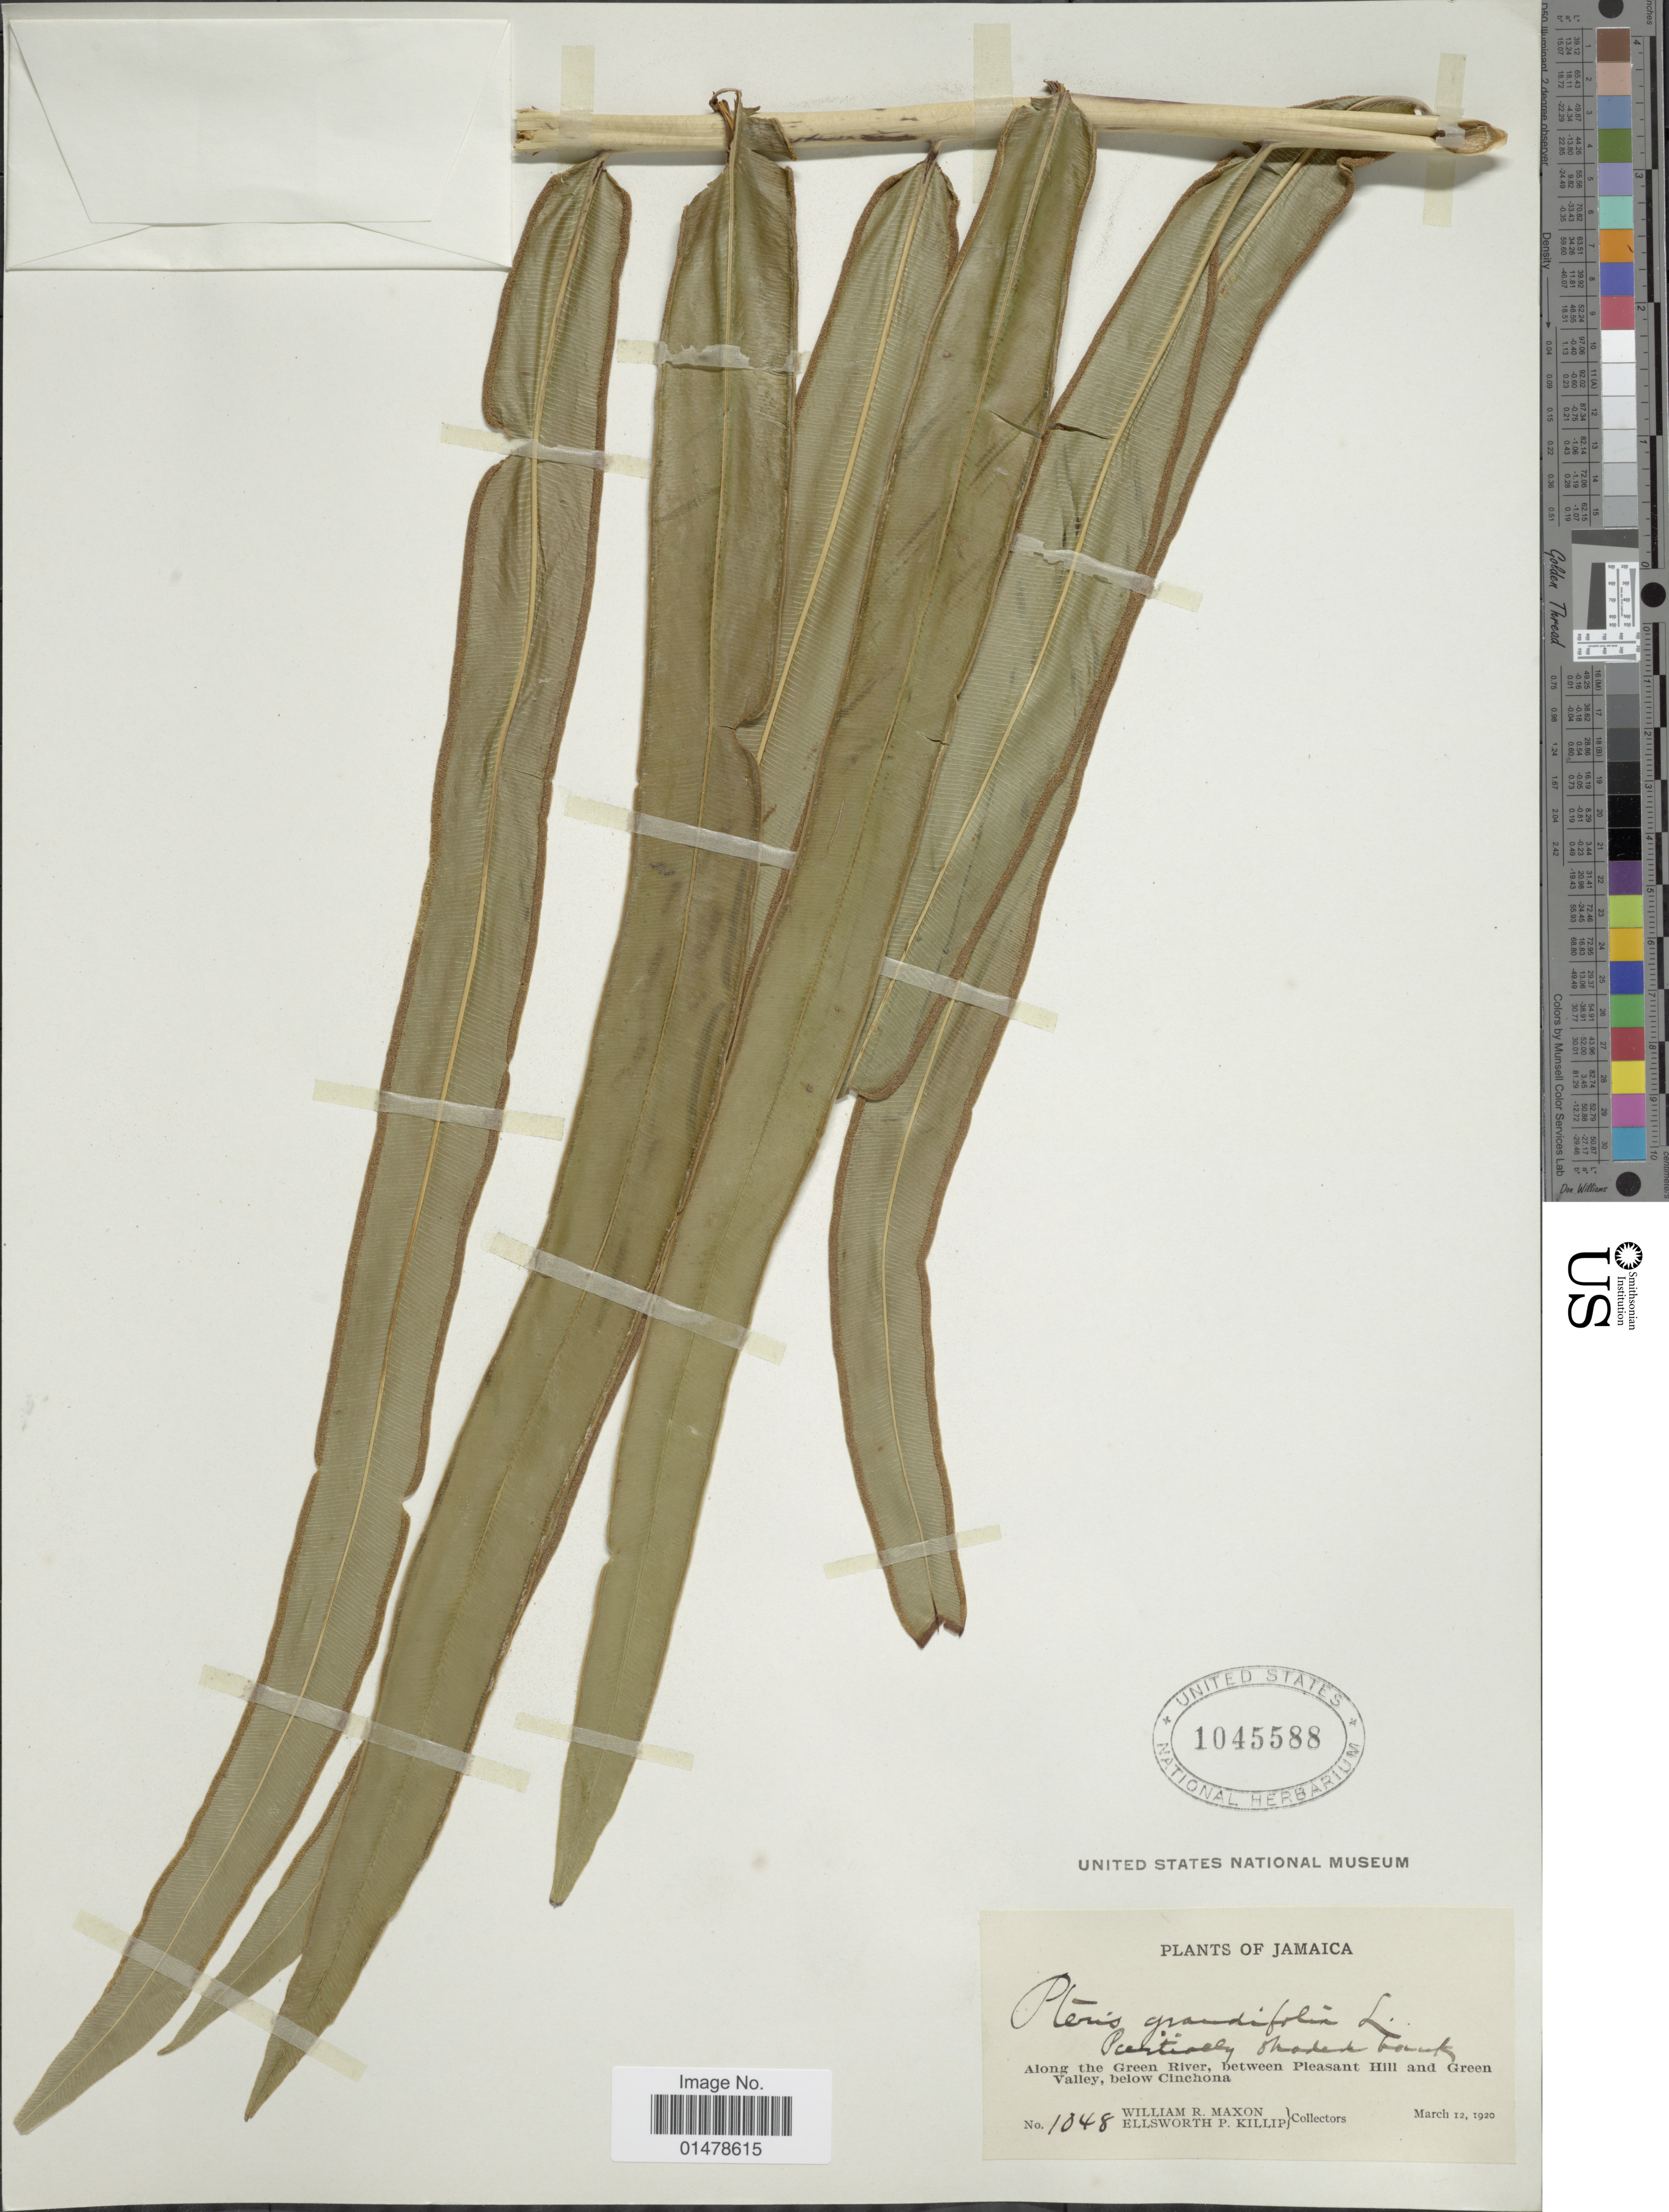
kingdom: Plantae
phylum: Tracheophyta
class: Polypodiopsida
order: Polypodiales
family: Pteridaceae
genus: Pteris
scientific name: Pteris grandifolia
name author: L.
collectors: W. R. Maxon & E. P. Killip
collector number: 1048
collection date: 1920-03-12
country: Jamaica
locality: Along the Green River, between Pleasant Hill and Green Valley, below Cinchona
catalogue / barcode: US 1045588